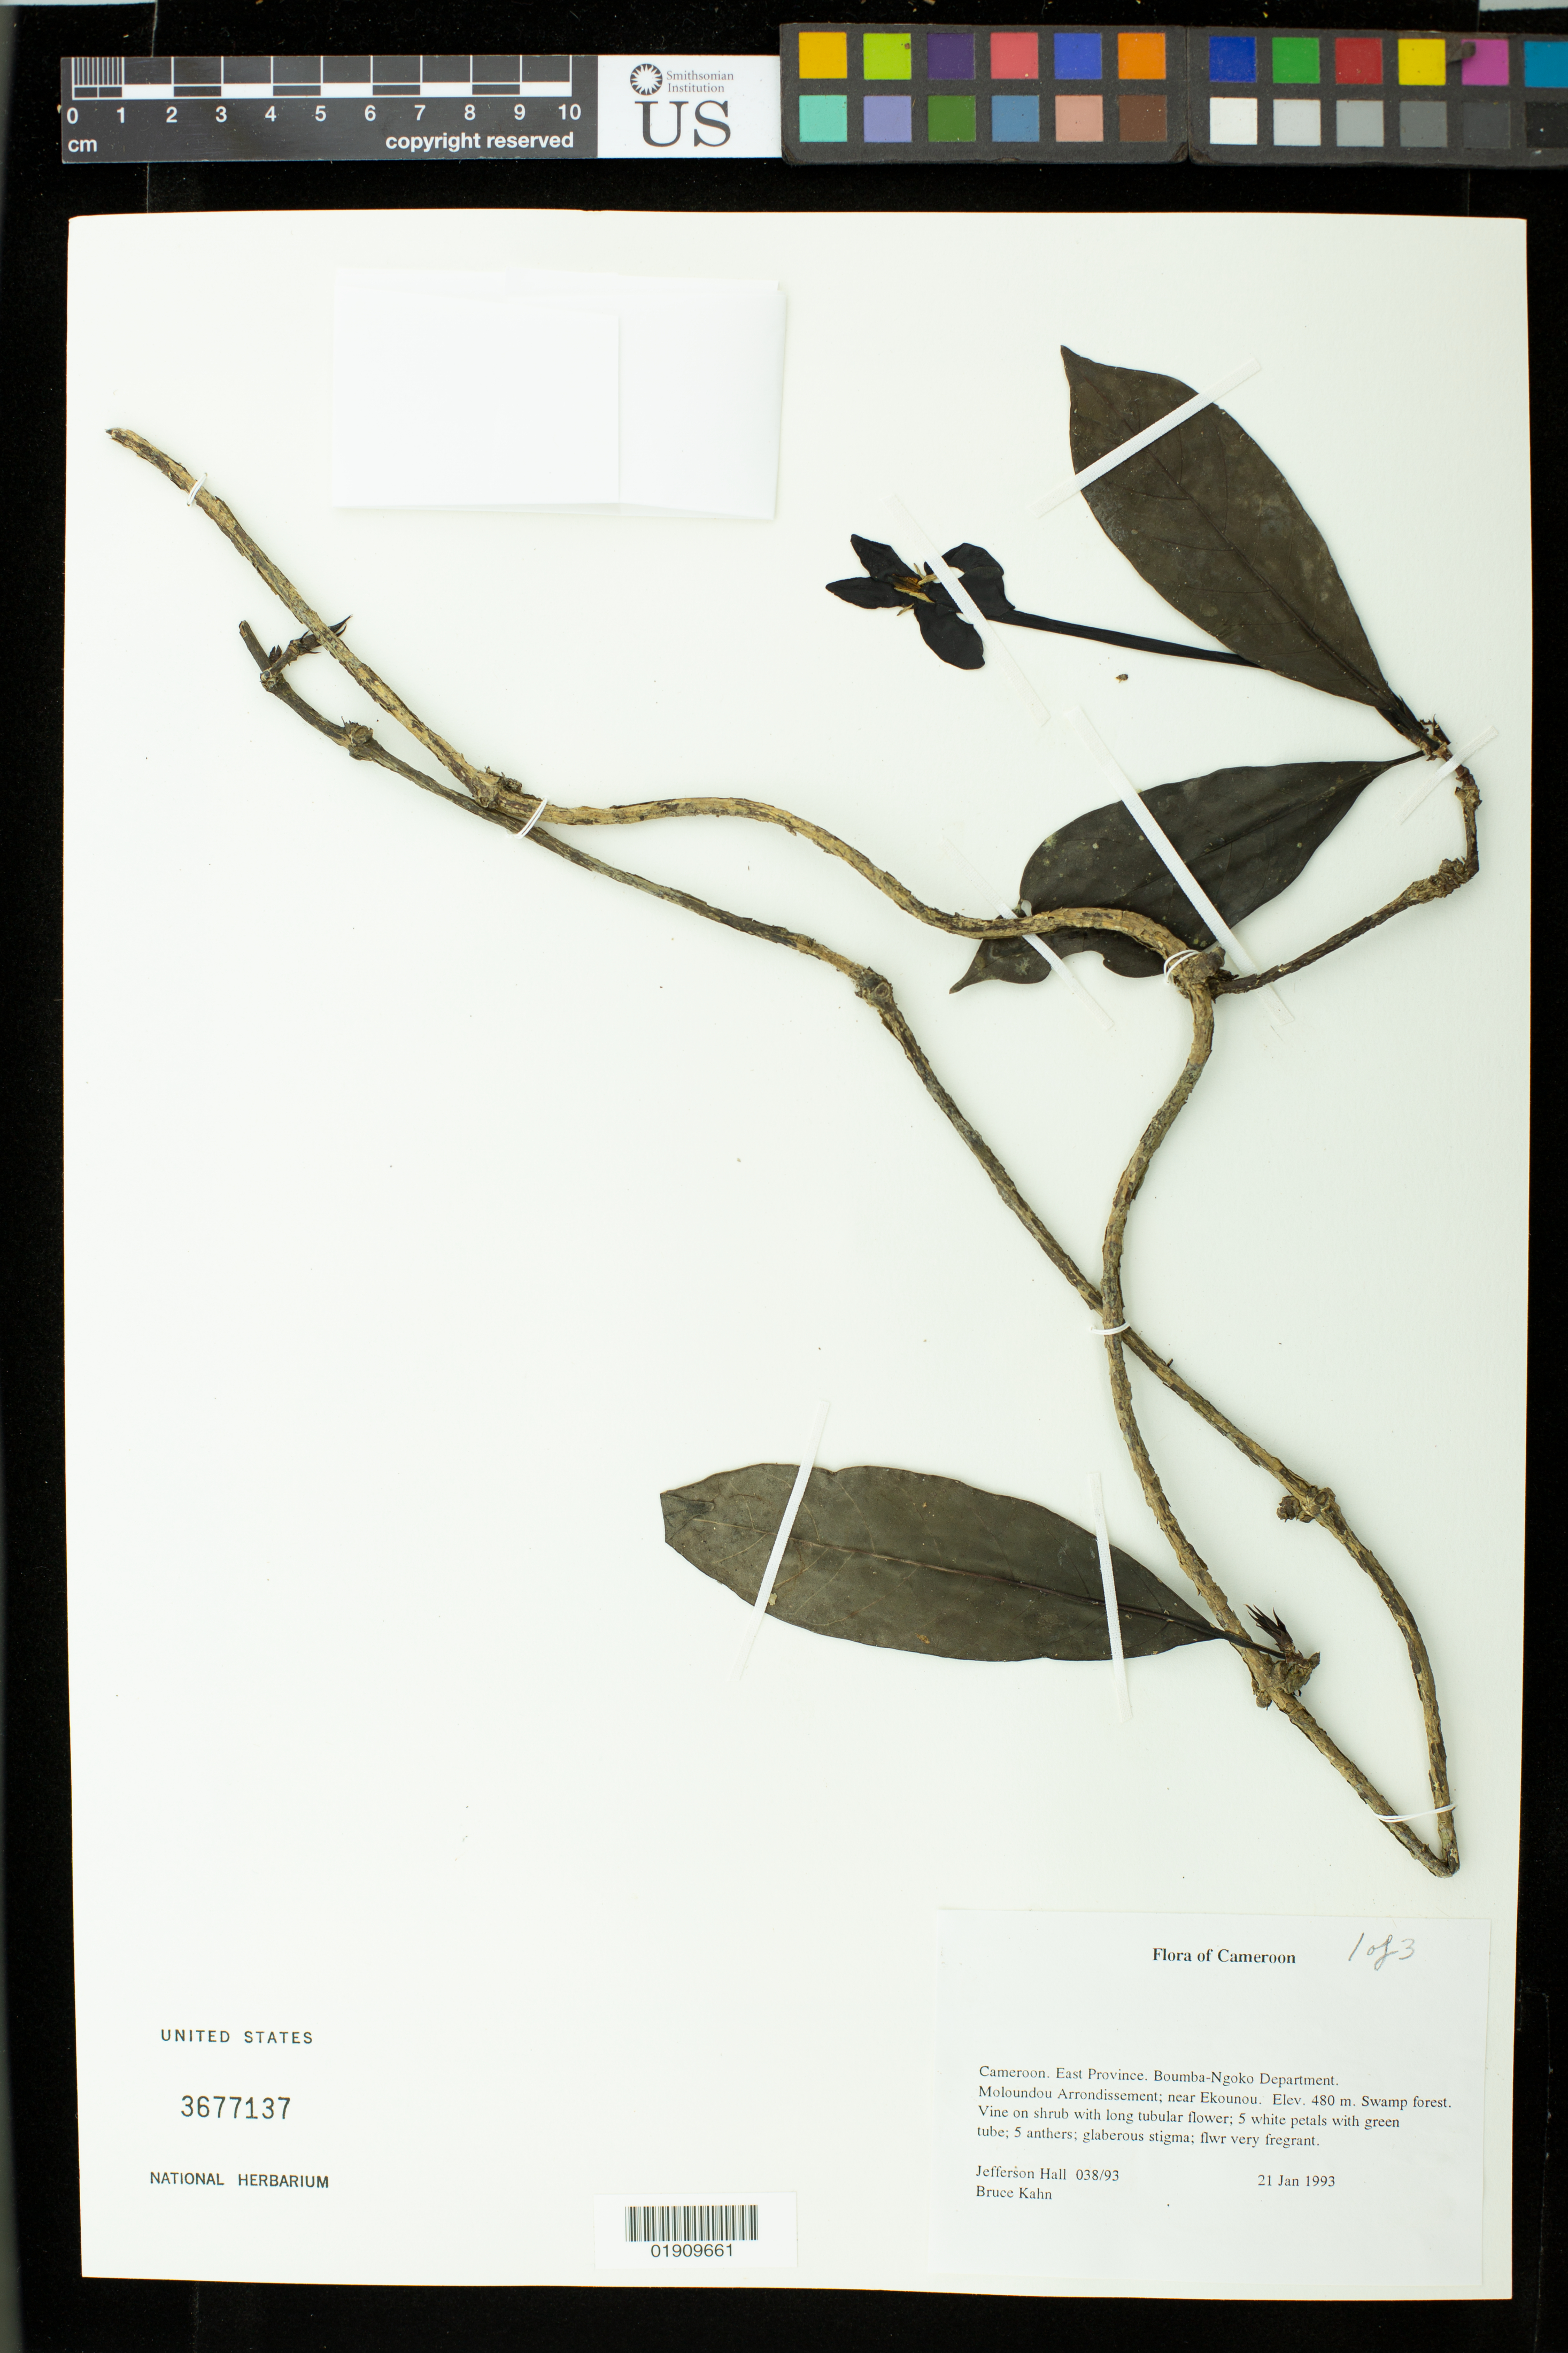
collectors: J. Hall & B. Kahn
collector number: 038/93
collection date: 1993-01-21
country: Cameroon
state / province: Est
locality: Boumba-Ngoko Department. Boumba-Ngoko Department. Moloundou Arroundissement; Ekounou,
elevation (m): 480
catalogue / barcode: US 3677137